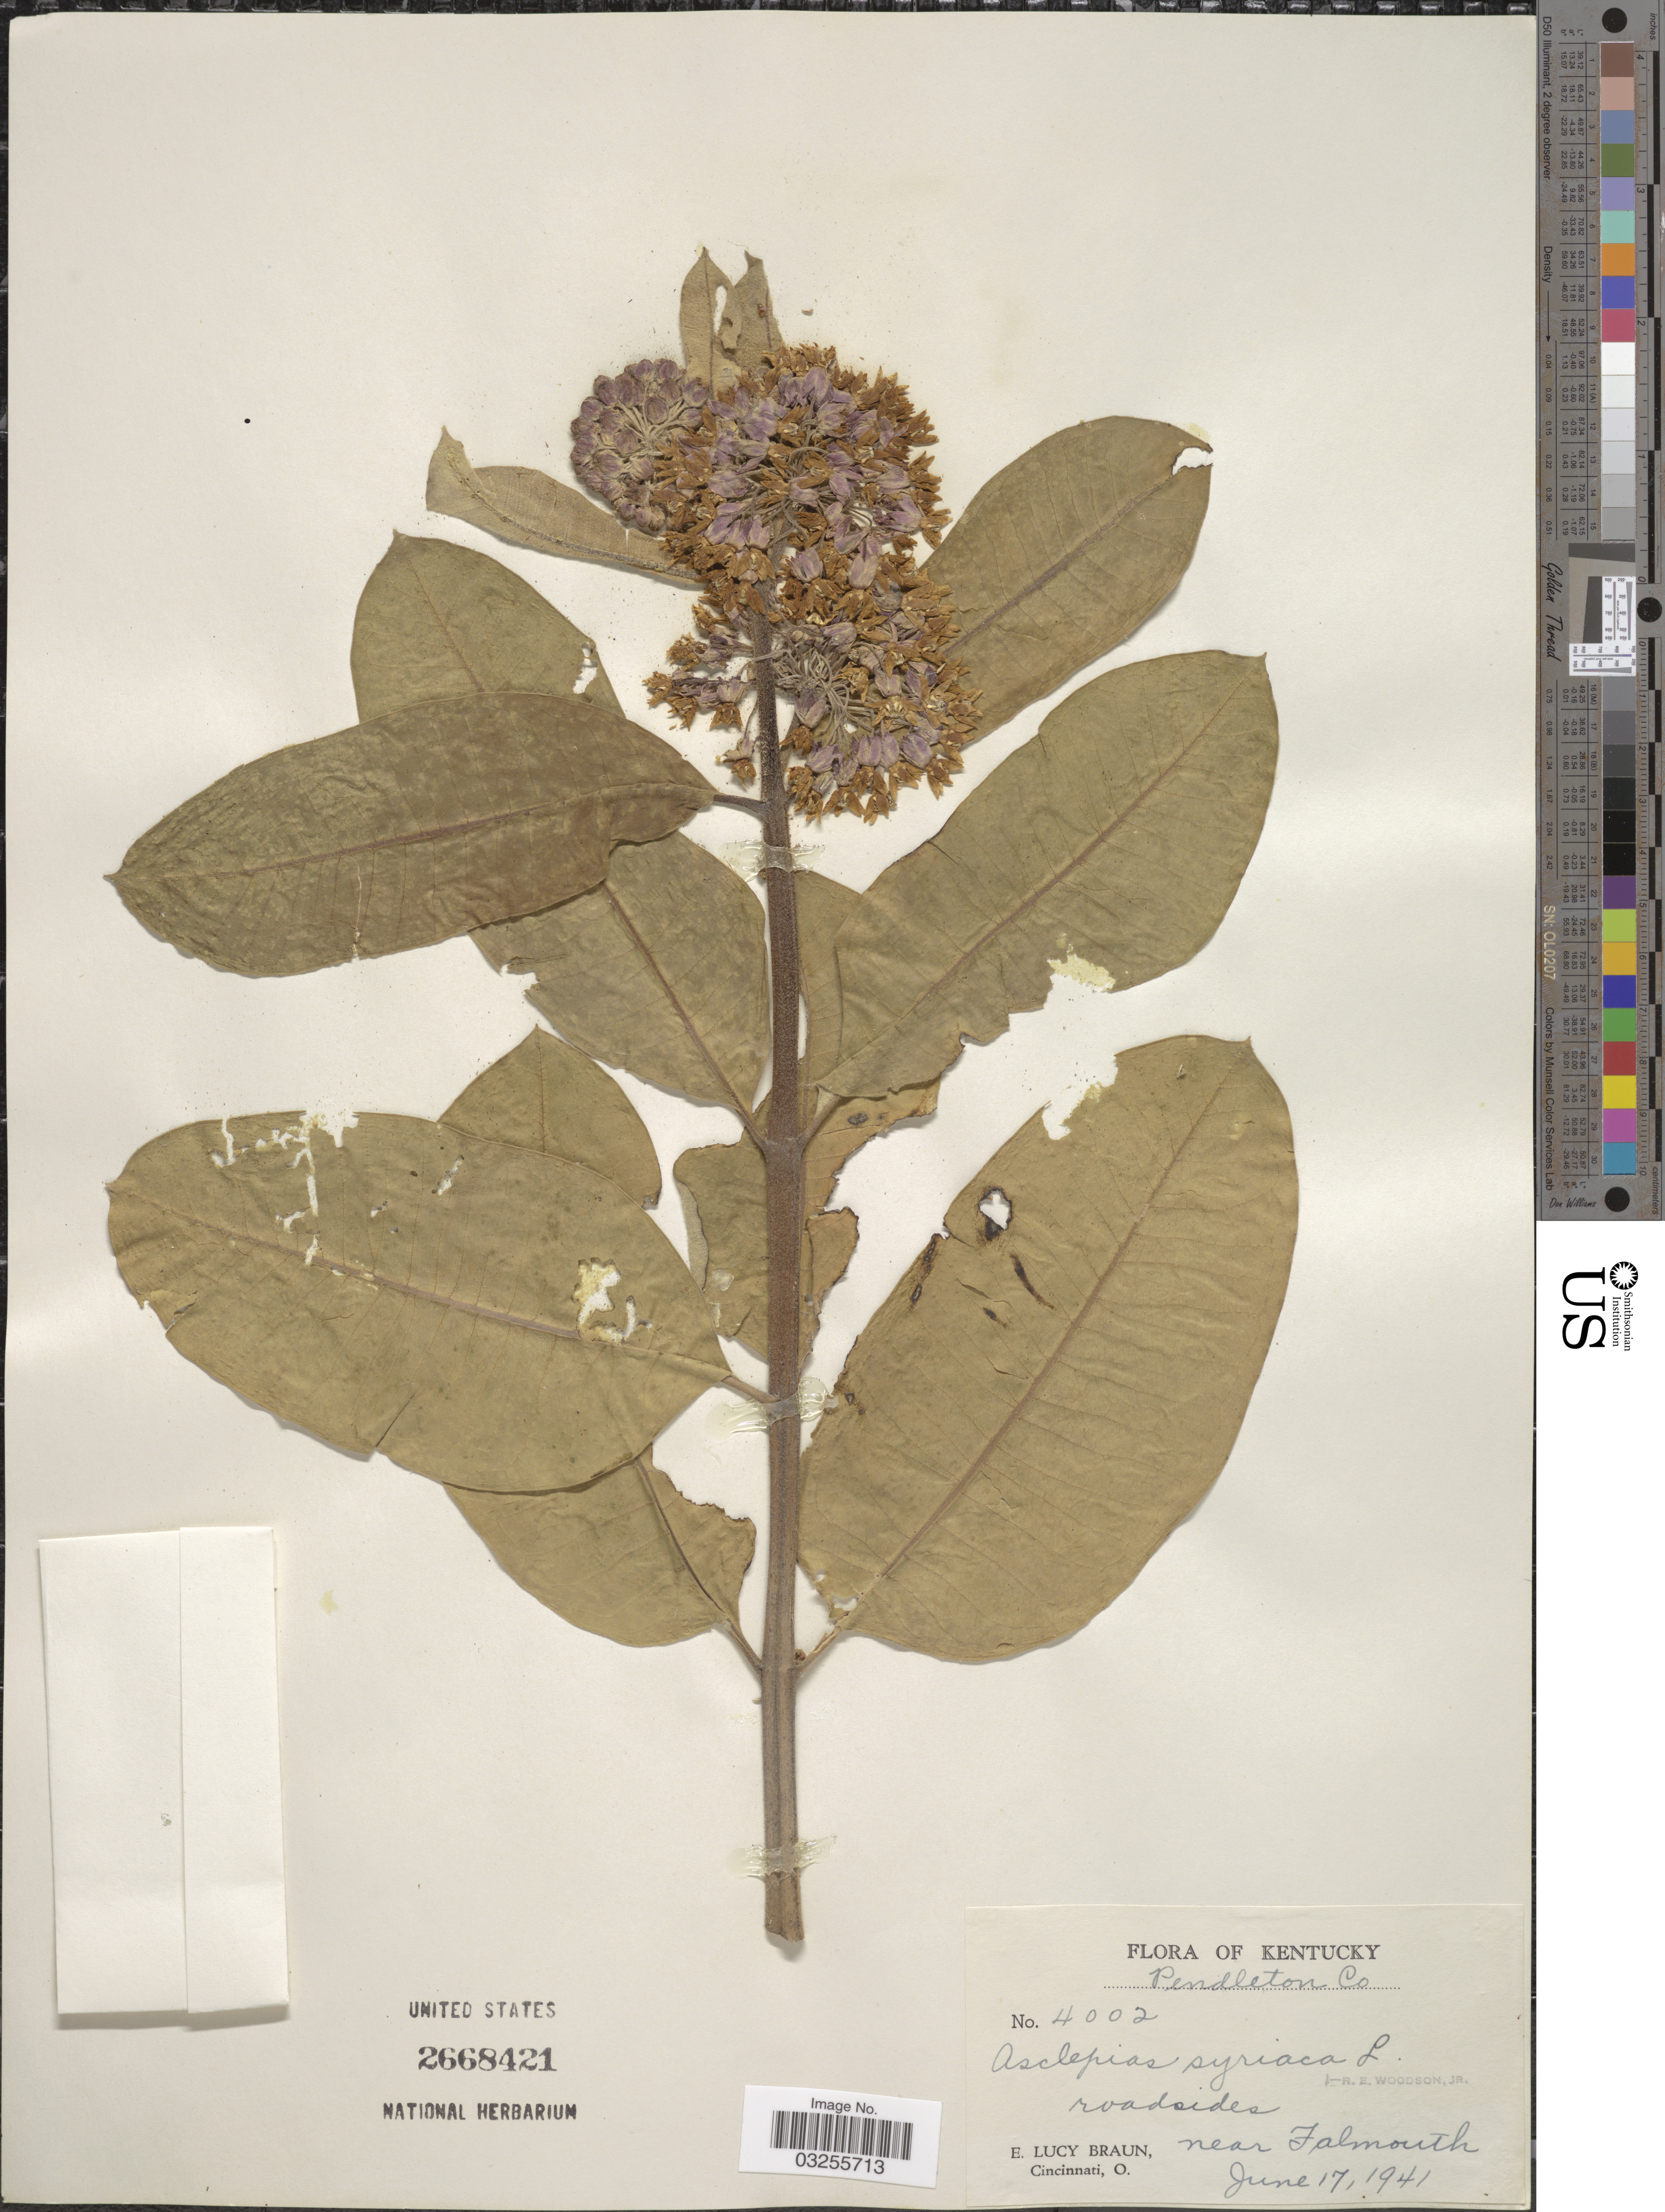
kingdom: Plantae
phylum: Tracheophyta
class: Magnoliopsida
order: Gentianales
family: Apocynaceae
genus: Asclepias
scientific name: Asclepias syriaca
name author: L.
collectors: E. Braun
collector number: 4002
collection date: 1941-06-17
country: United States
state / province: Kentucky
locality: Pendleton Co. Roadsides. Near Falmouth.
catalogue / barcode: US 2668421